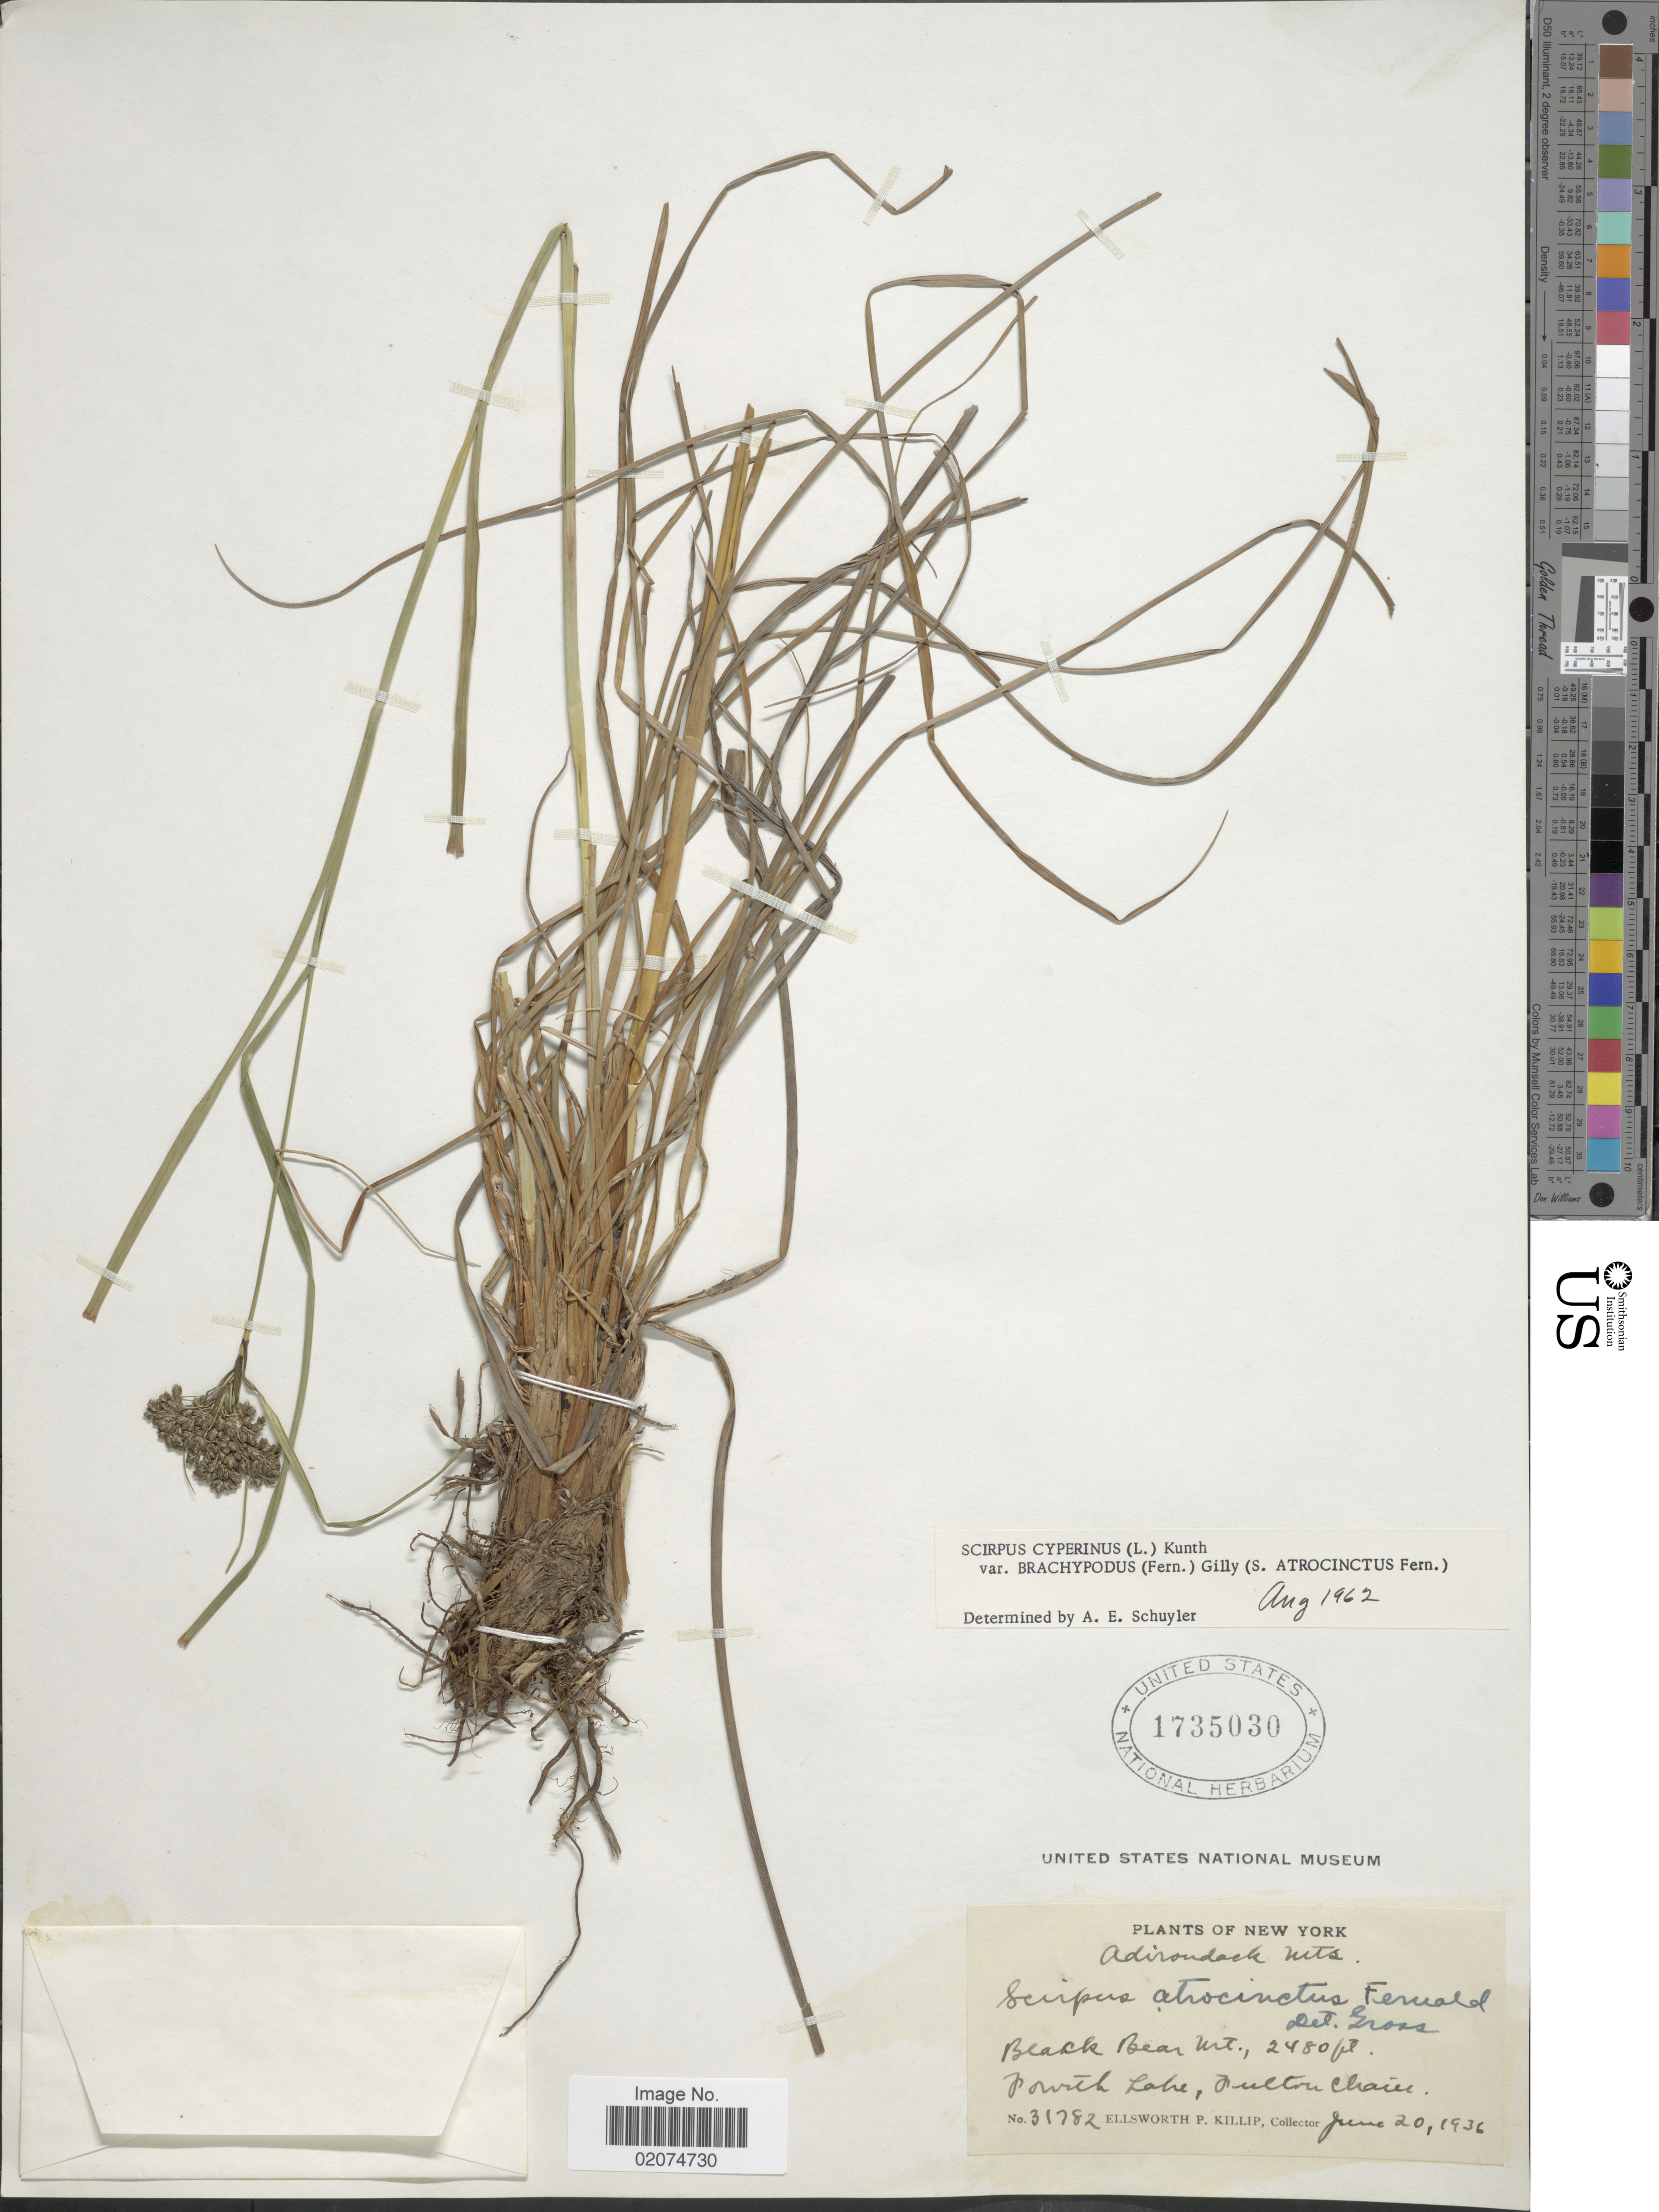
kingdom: Plantae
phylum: Tracheophyta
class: Liliopsida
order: Poales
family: Cyperaceae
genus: Scirpus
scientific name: Scirpus atrocinctus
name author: Fernald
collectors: E. P. Killip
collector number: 31782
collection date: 1936-06-20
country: United States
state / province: New York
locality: Adirondack Mts, Black Bear Mt, Fourth Lake, Fulton Chain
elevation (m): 756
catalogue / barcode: US 1735030